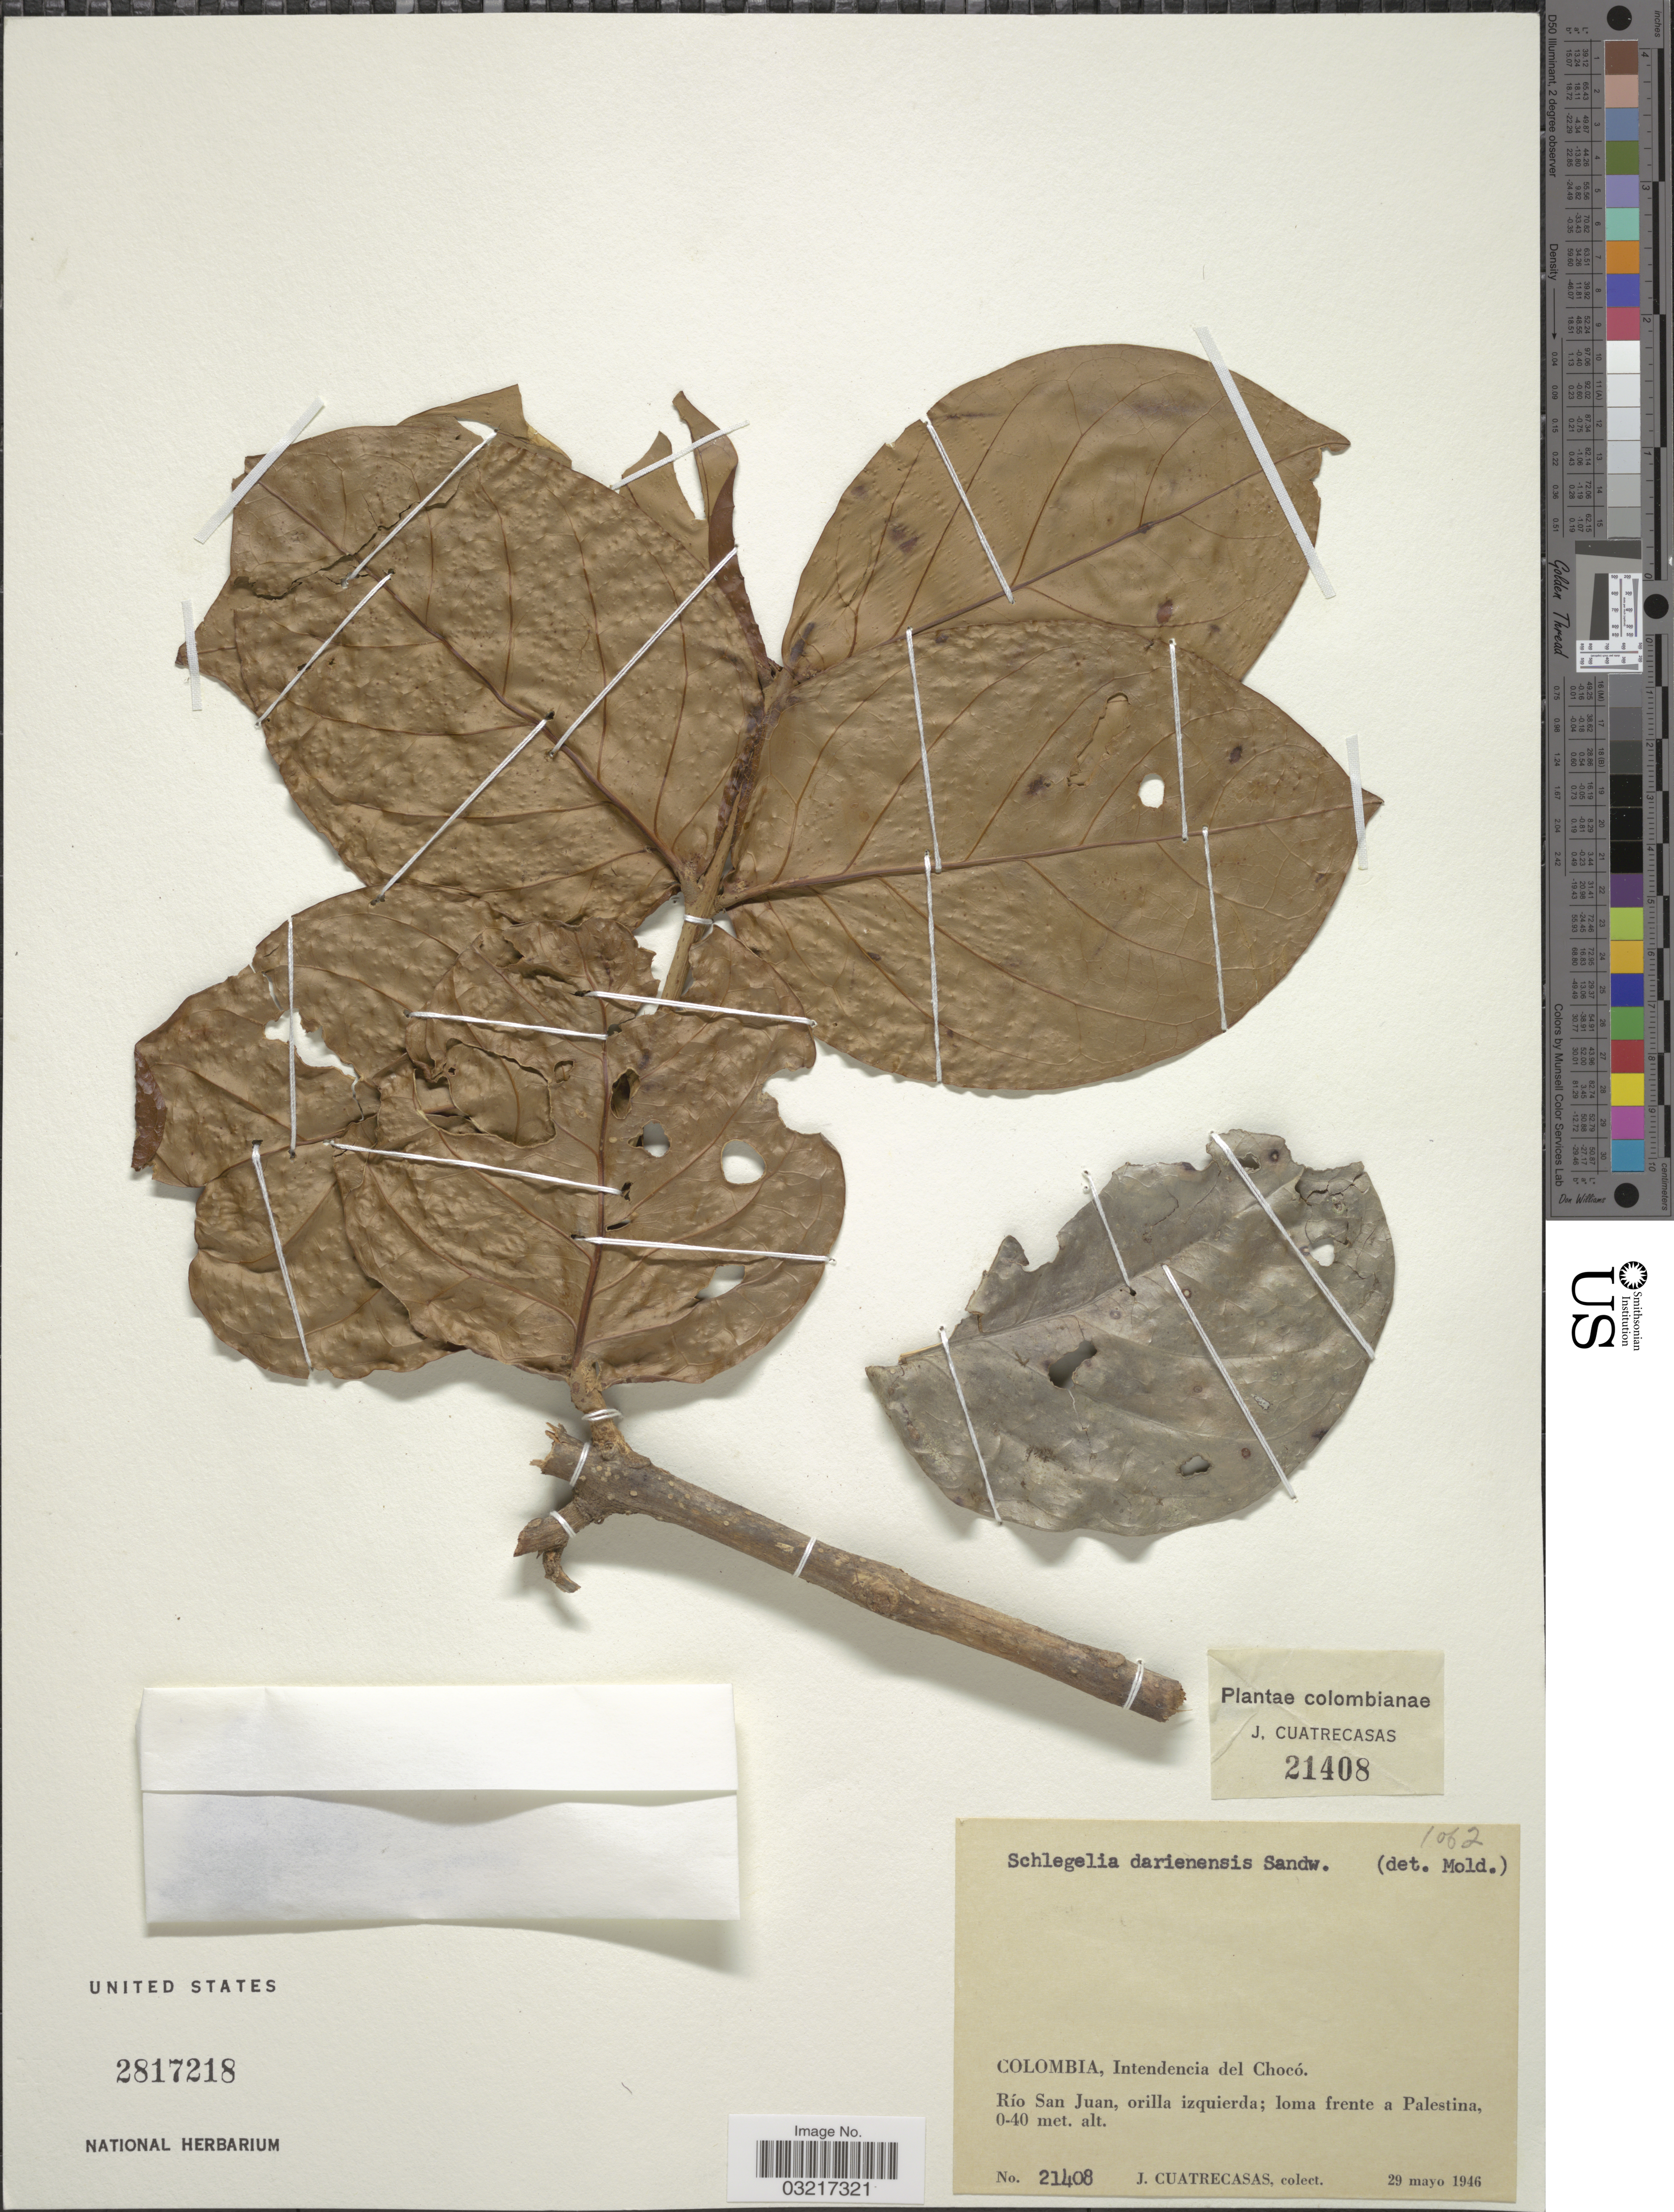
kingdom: Plantae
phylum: Tracheophyta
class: Magnoliopsida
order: Lamiales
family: Schlegeliaceae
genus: Schlegelia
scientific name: Schlegelia darienensis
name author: Sandwith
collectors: J. Cuatrecasas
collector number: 21408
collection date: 1946-05-29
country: Colombia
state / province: Chocó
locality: Intendencia del Chocó. Río San Juan, orilla izquierda; loma frente a Palestina.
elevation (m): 0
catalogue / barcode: US 2817218